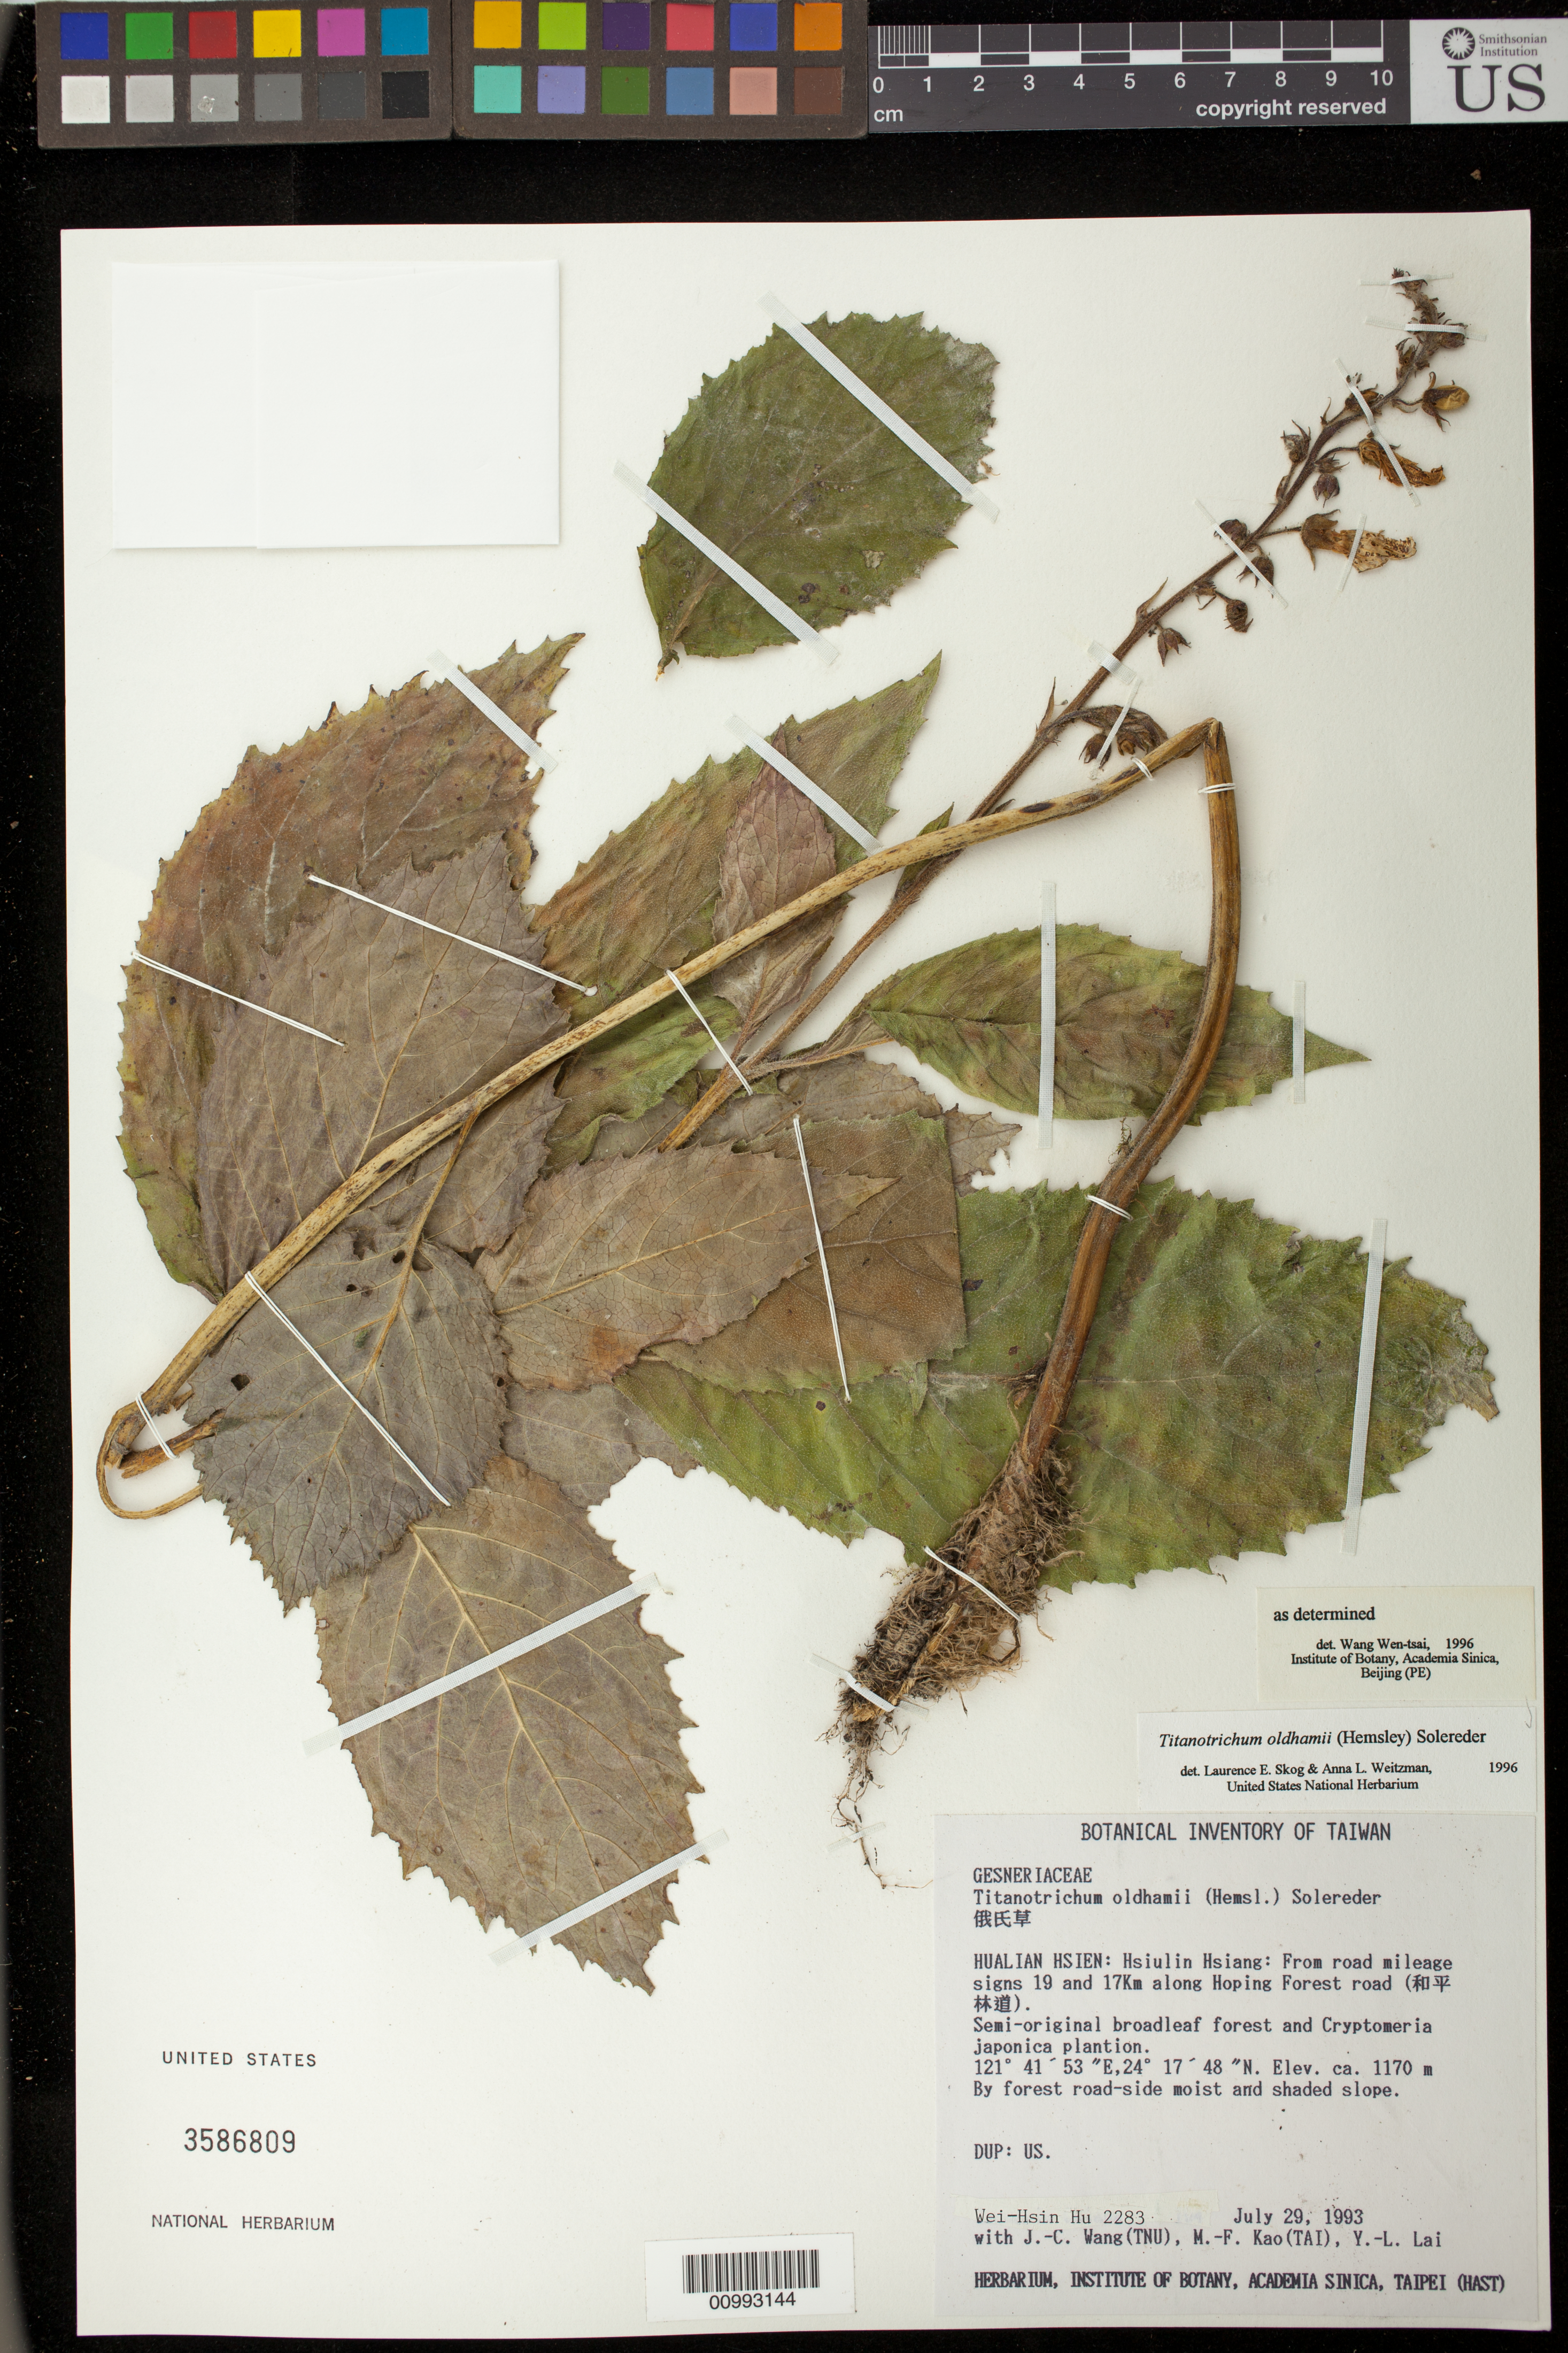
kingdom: Plantae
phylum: Tracheophyta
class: Magnoliopsida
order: Lamiales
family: Gesneriaceae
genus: Titanotrichum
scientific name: Titanotrichum oldhamii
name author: (Hemsl.) Soler.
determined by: Skog, L. E.; Weitzman, A. L.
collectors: W. H. Hu & et al.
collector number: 2283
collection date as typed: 29 Jul 1993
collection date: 1993-07-29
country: Taiwan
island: Taiwan [Formosa]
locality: Hualian Hsien: Hsiulin Hsiang: from road mileage signs 19 and 17 km along Hoping Forest road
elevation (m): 1170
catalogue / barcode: US 3586809